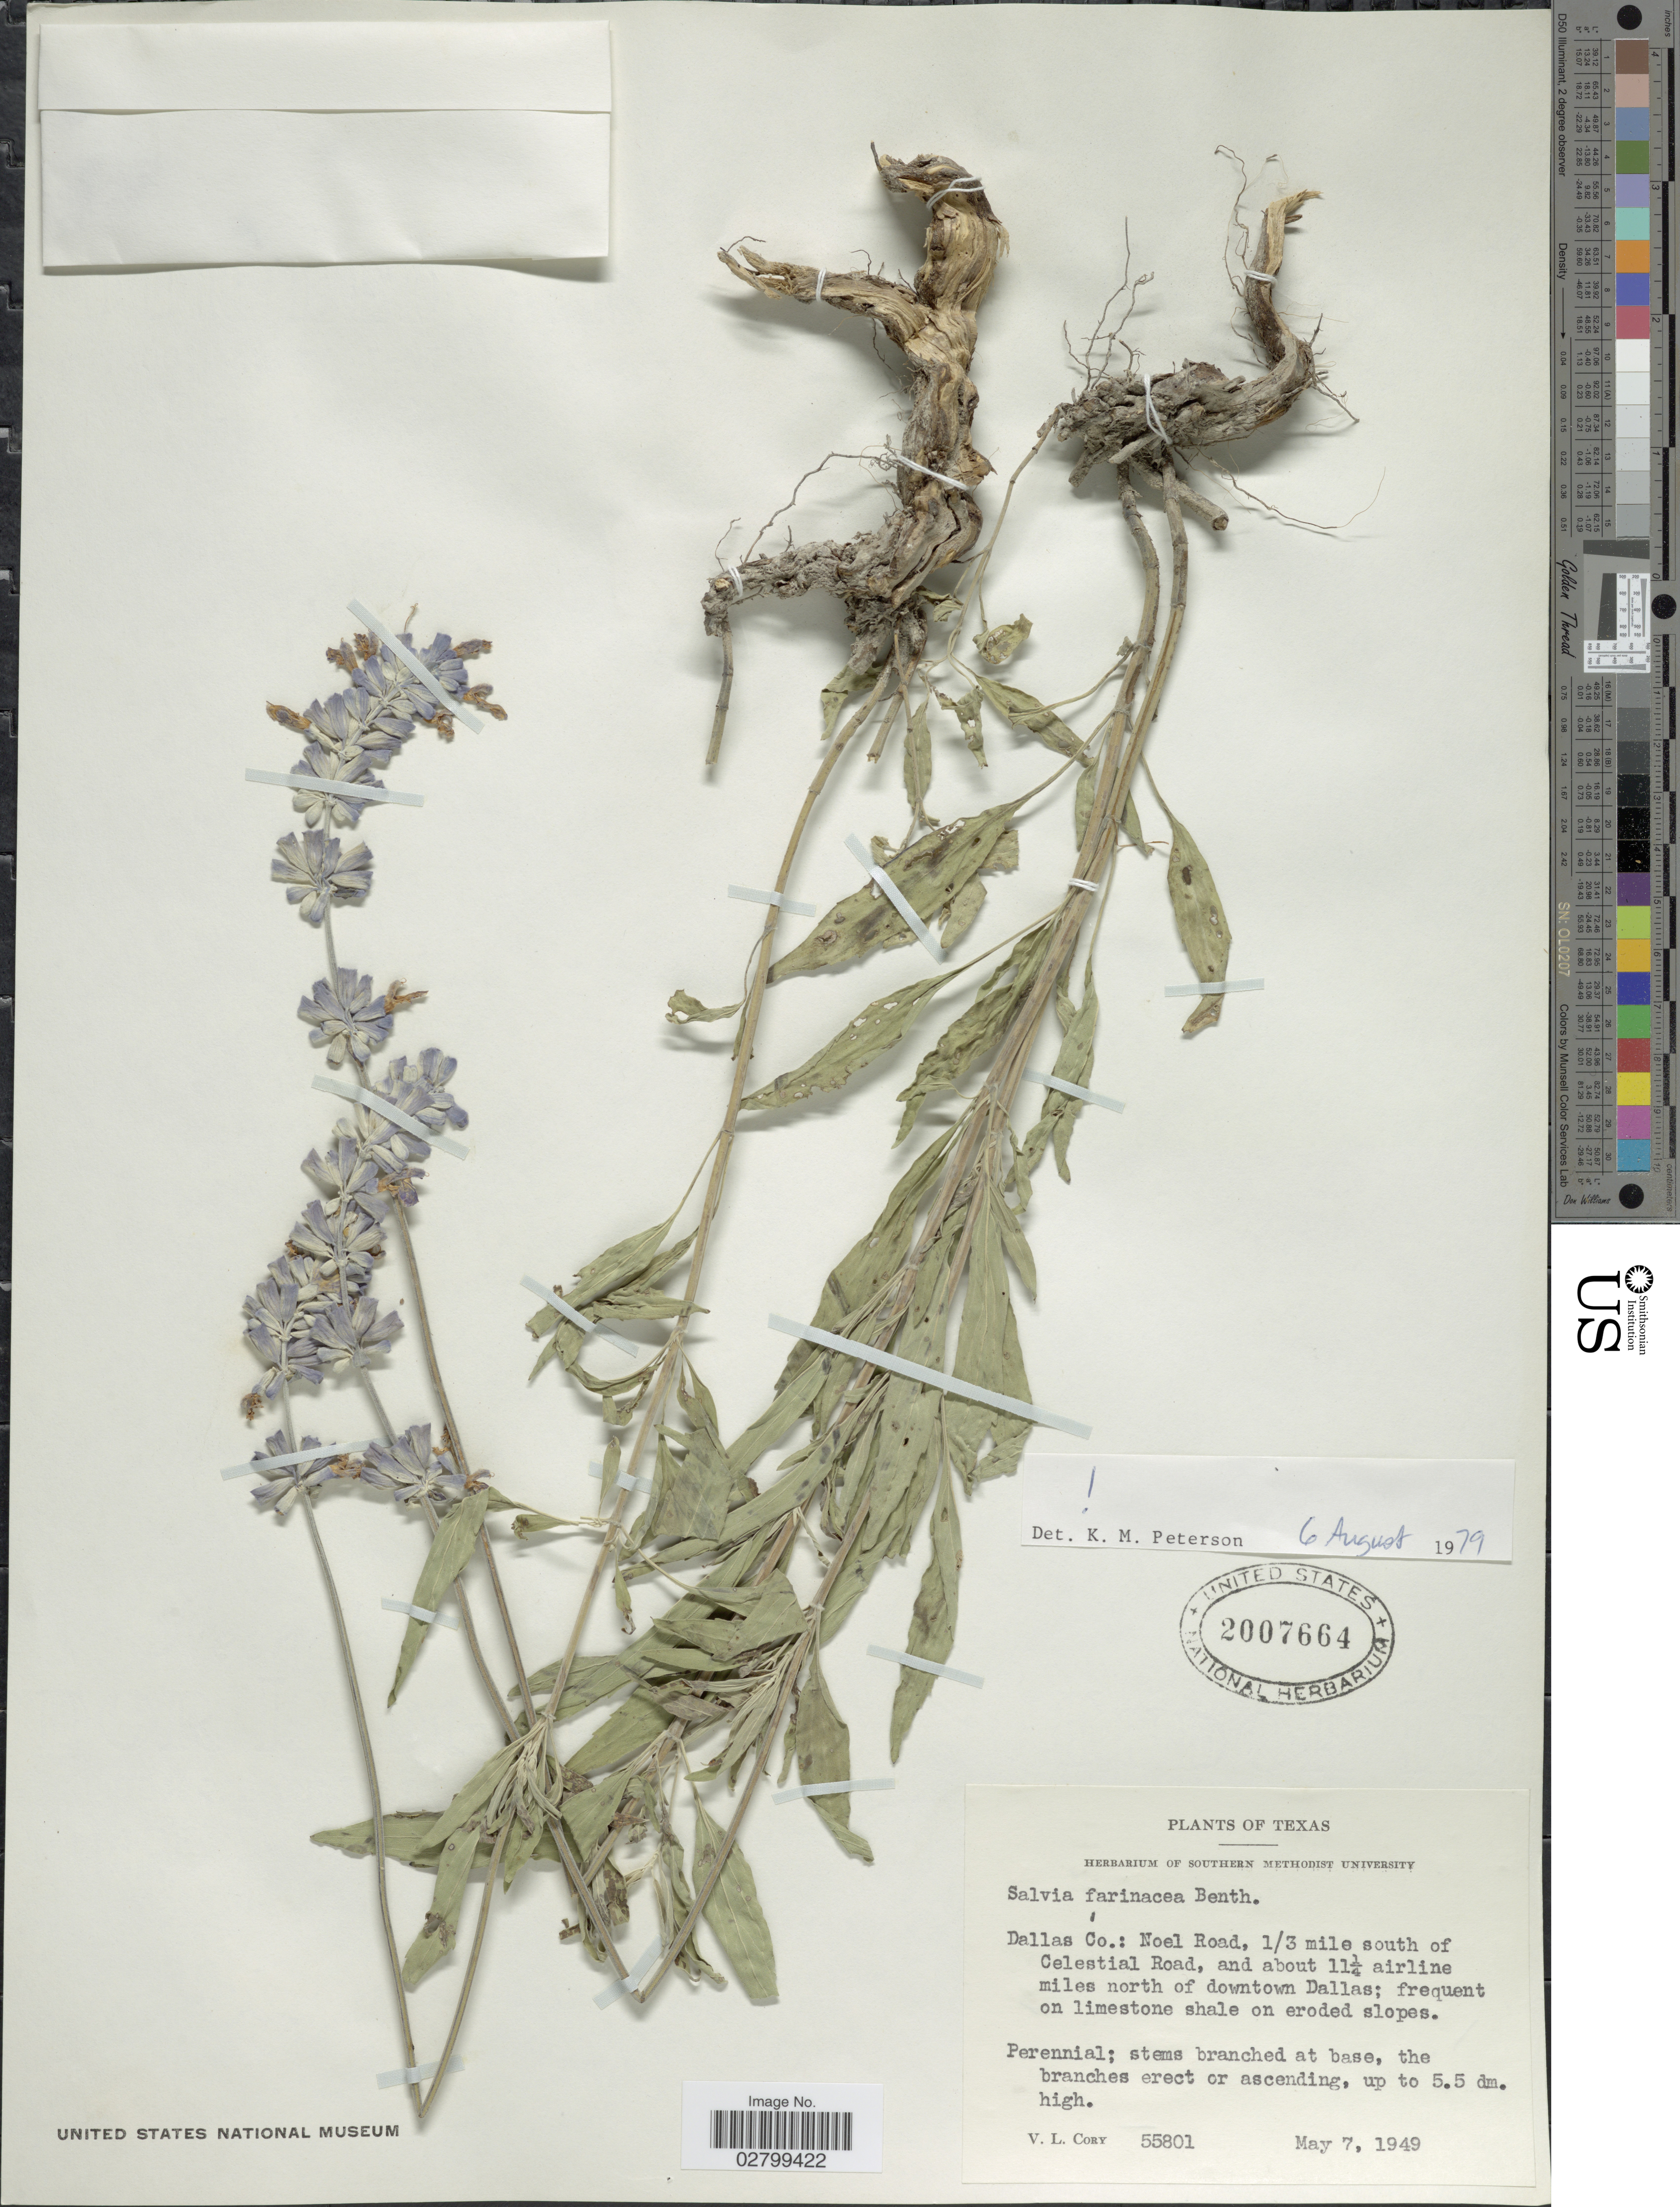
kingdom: Plantae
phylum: Tracheophyta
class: Magnoliopsida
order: Lamiales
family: Lamiaceae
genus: Salvia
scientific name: Salvia farinacea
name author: Benth.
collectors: V. Cory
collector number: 55801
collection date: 1949-05-07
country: United States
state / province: Texas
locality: Dallas Co.: Noel Road, 1/3 mile south of Celestial Road, and about 11¼ airline miles north of downtown Dallas; frequent on limestone shale on eroded slopes.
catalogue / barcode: US 2007664